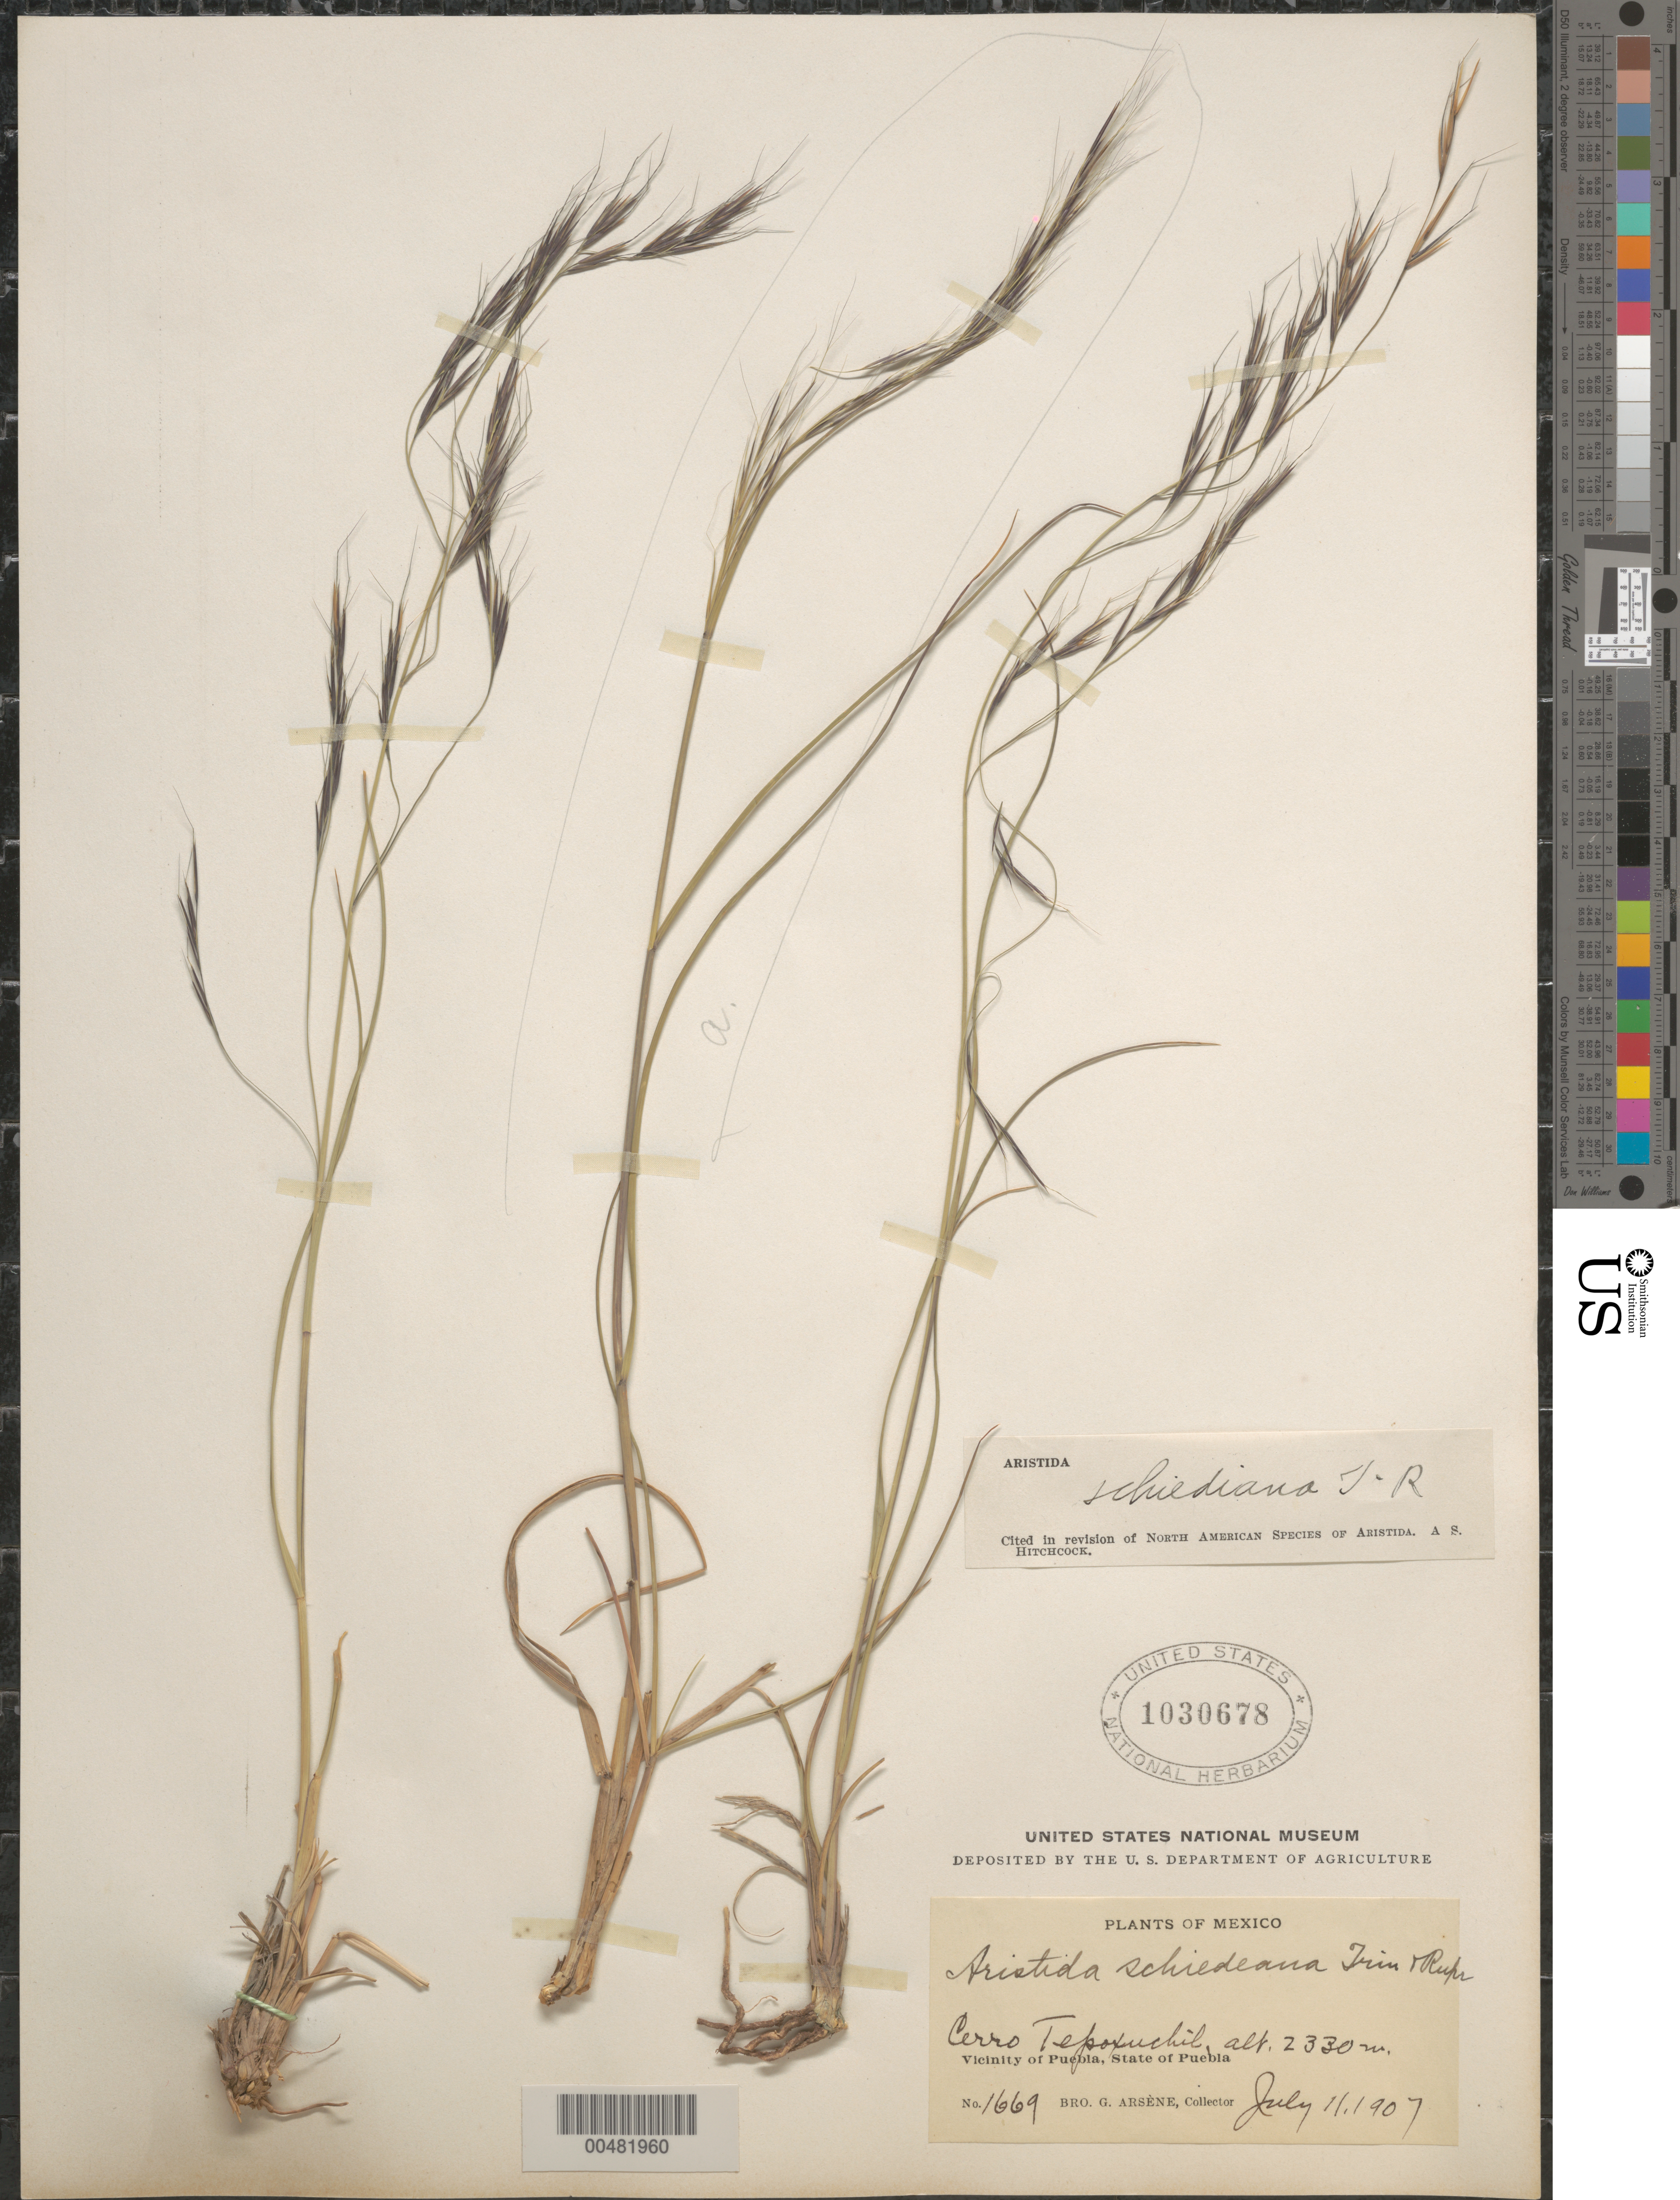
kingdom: Plantae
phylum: Tracheophyta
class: Liliopsida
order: Poales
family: Poaceae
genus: Aristida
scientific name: Aristida schiedeana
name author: Trin. & Rupr.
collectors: Bro. G. Arsène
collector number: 1669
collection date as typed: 11 Jul 1907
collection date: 1907-07-11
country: Mexico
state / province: Puebla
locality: Vicinity of Puebla, Cerro Tepoxuchil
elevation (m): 2330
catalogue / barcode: US 1030678